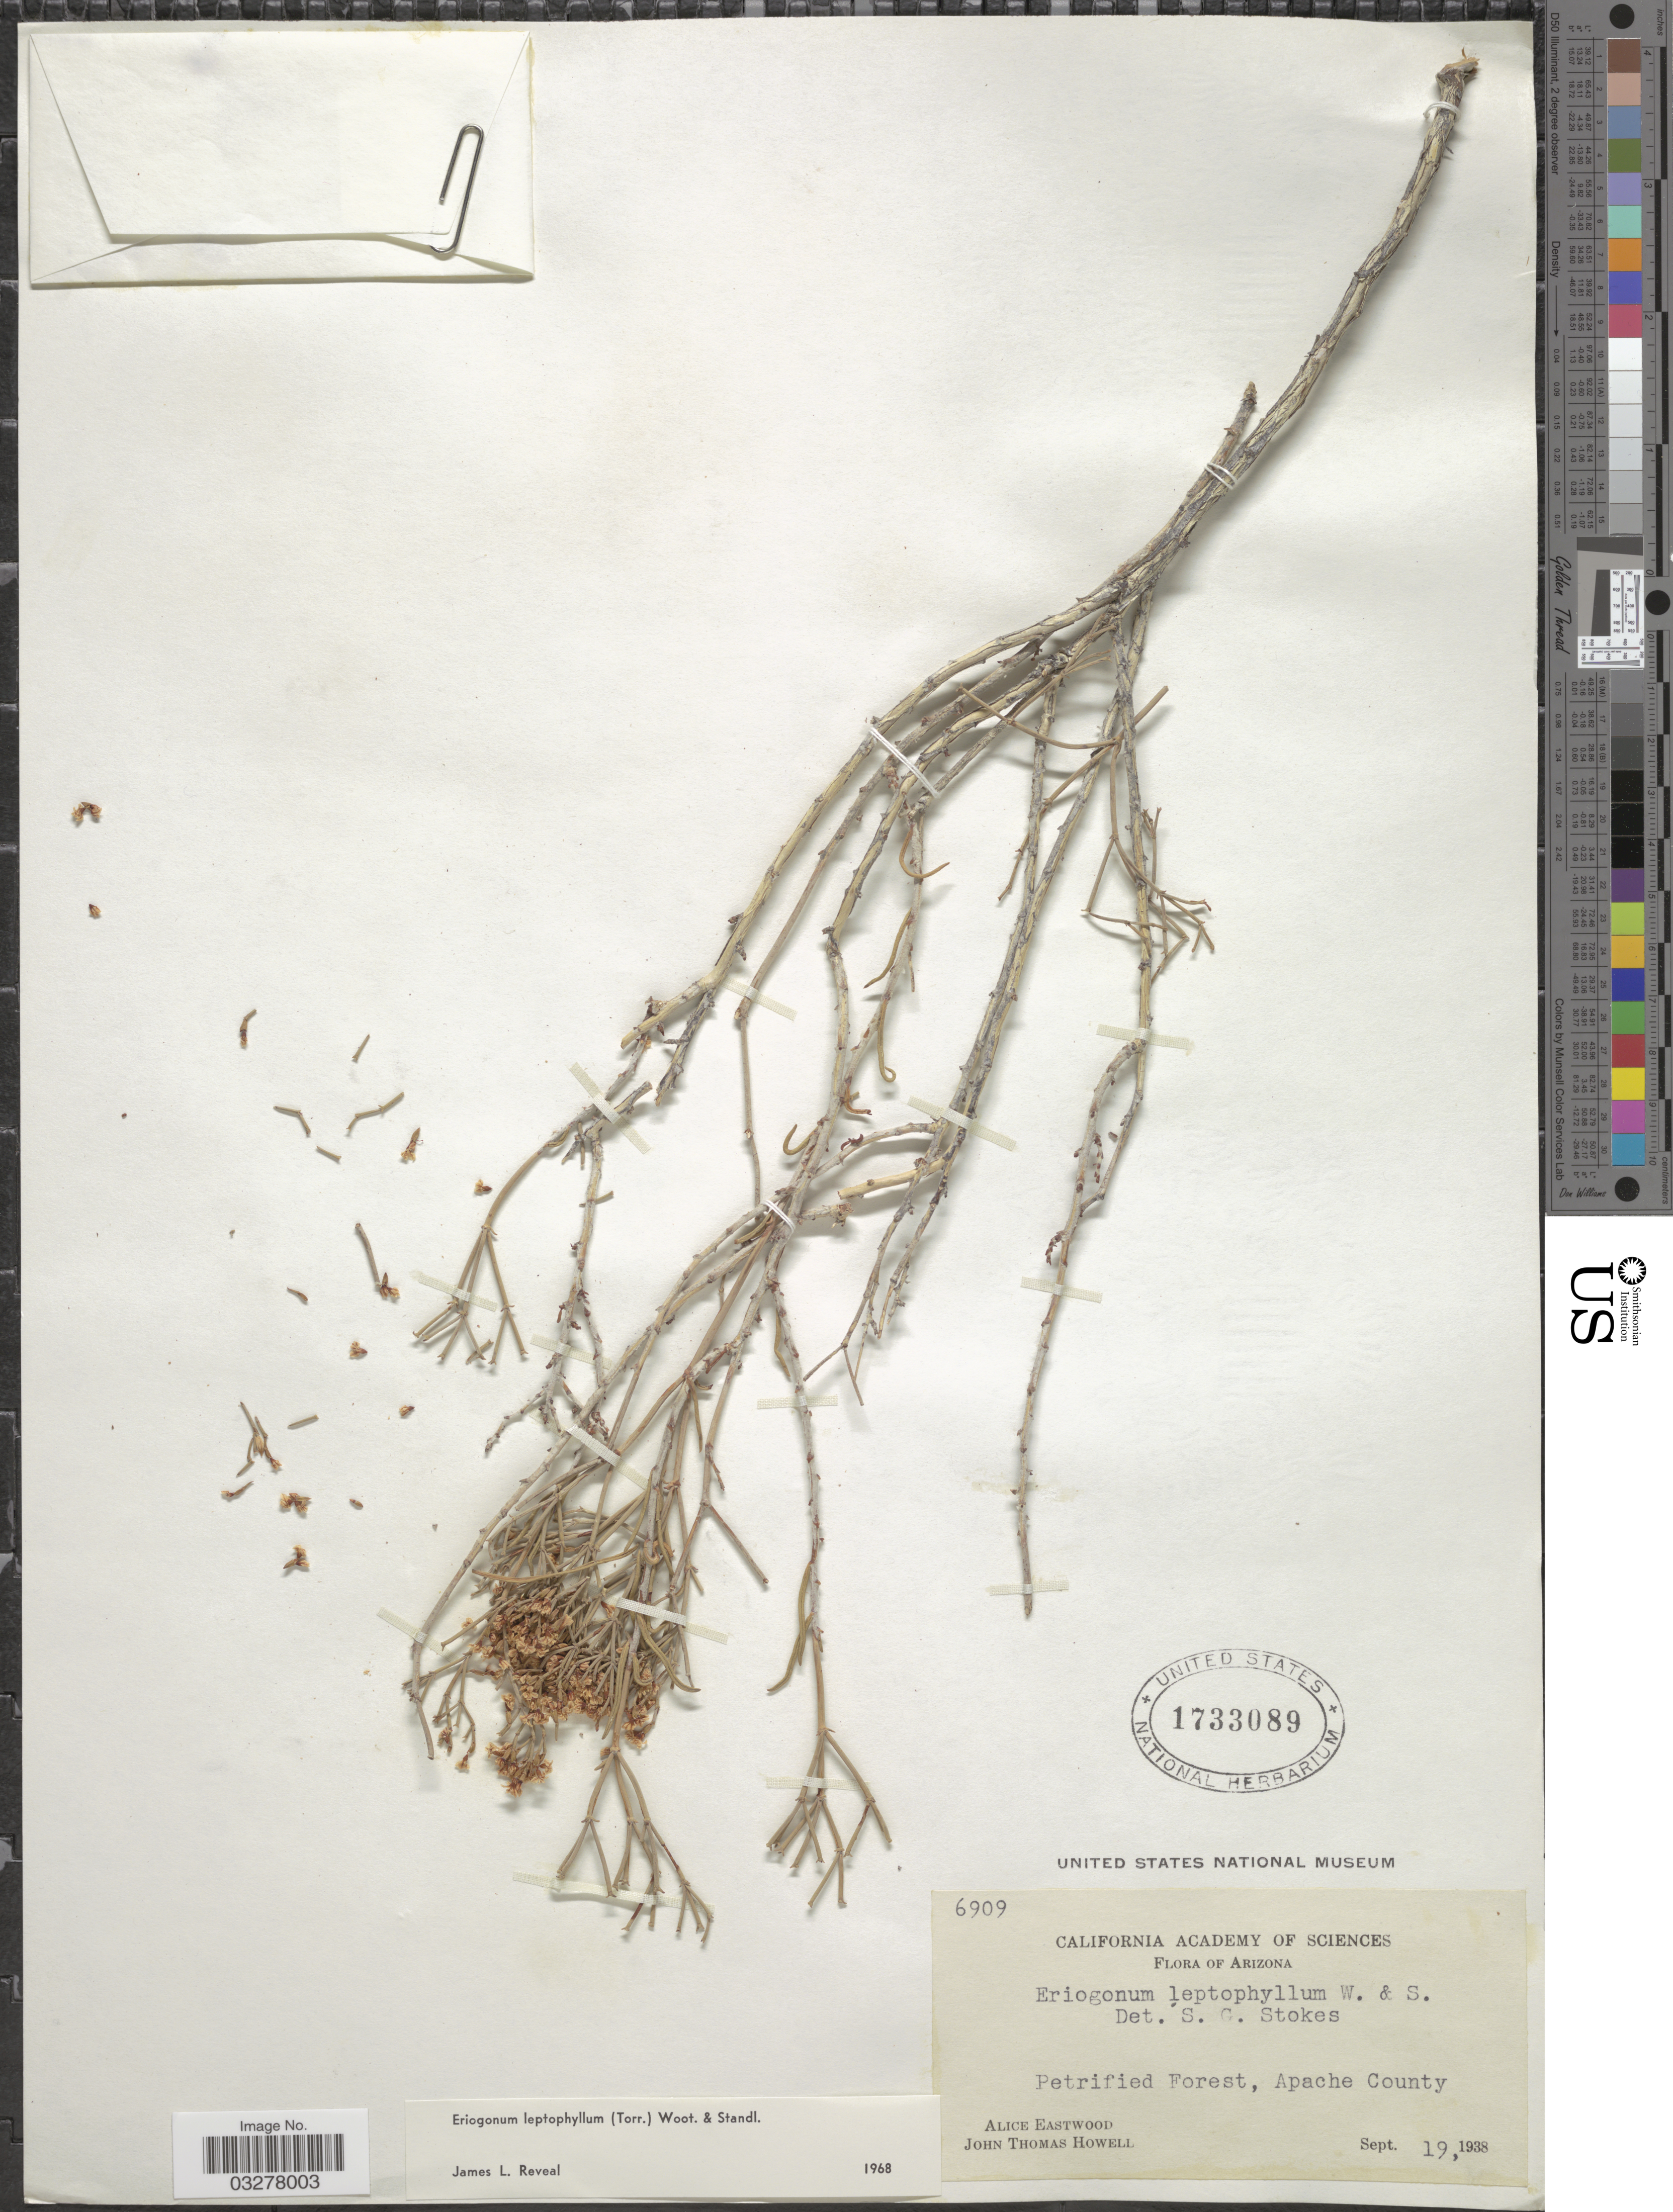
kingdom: Plantae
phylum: Tracheophyta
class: Magnoliopsida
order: Caryophyllales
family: Polygonaceae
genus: Eriogonum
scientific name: Eriogonum leptophyllum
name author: (Torr.) Wooton & Standl.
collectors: A. Eastwood & J. T. Howell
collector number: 6909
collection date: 1938-09-19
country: United States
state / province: Arizona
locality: Petrified Forest, Apache County.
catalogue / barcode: US 1733089